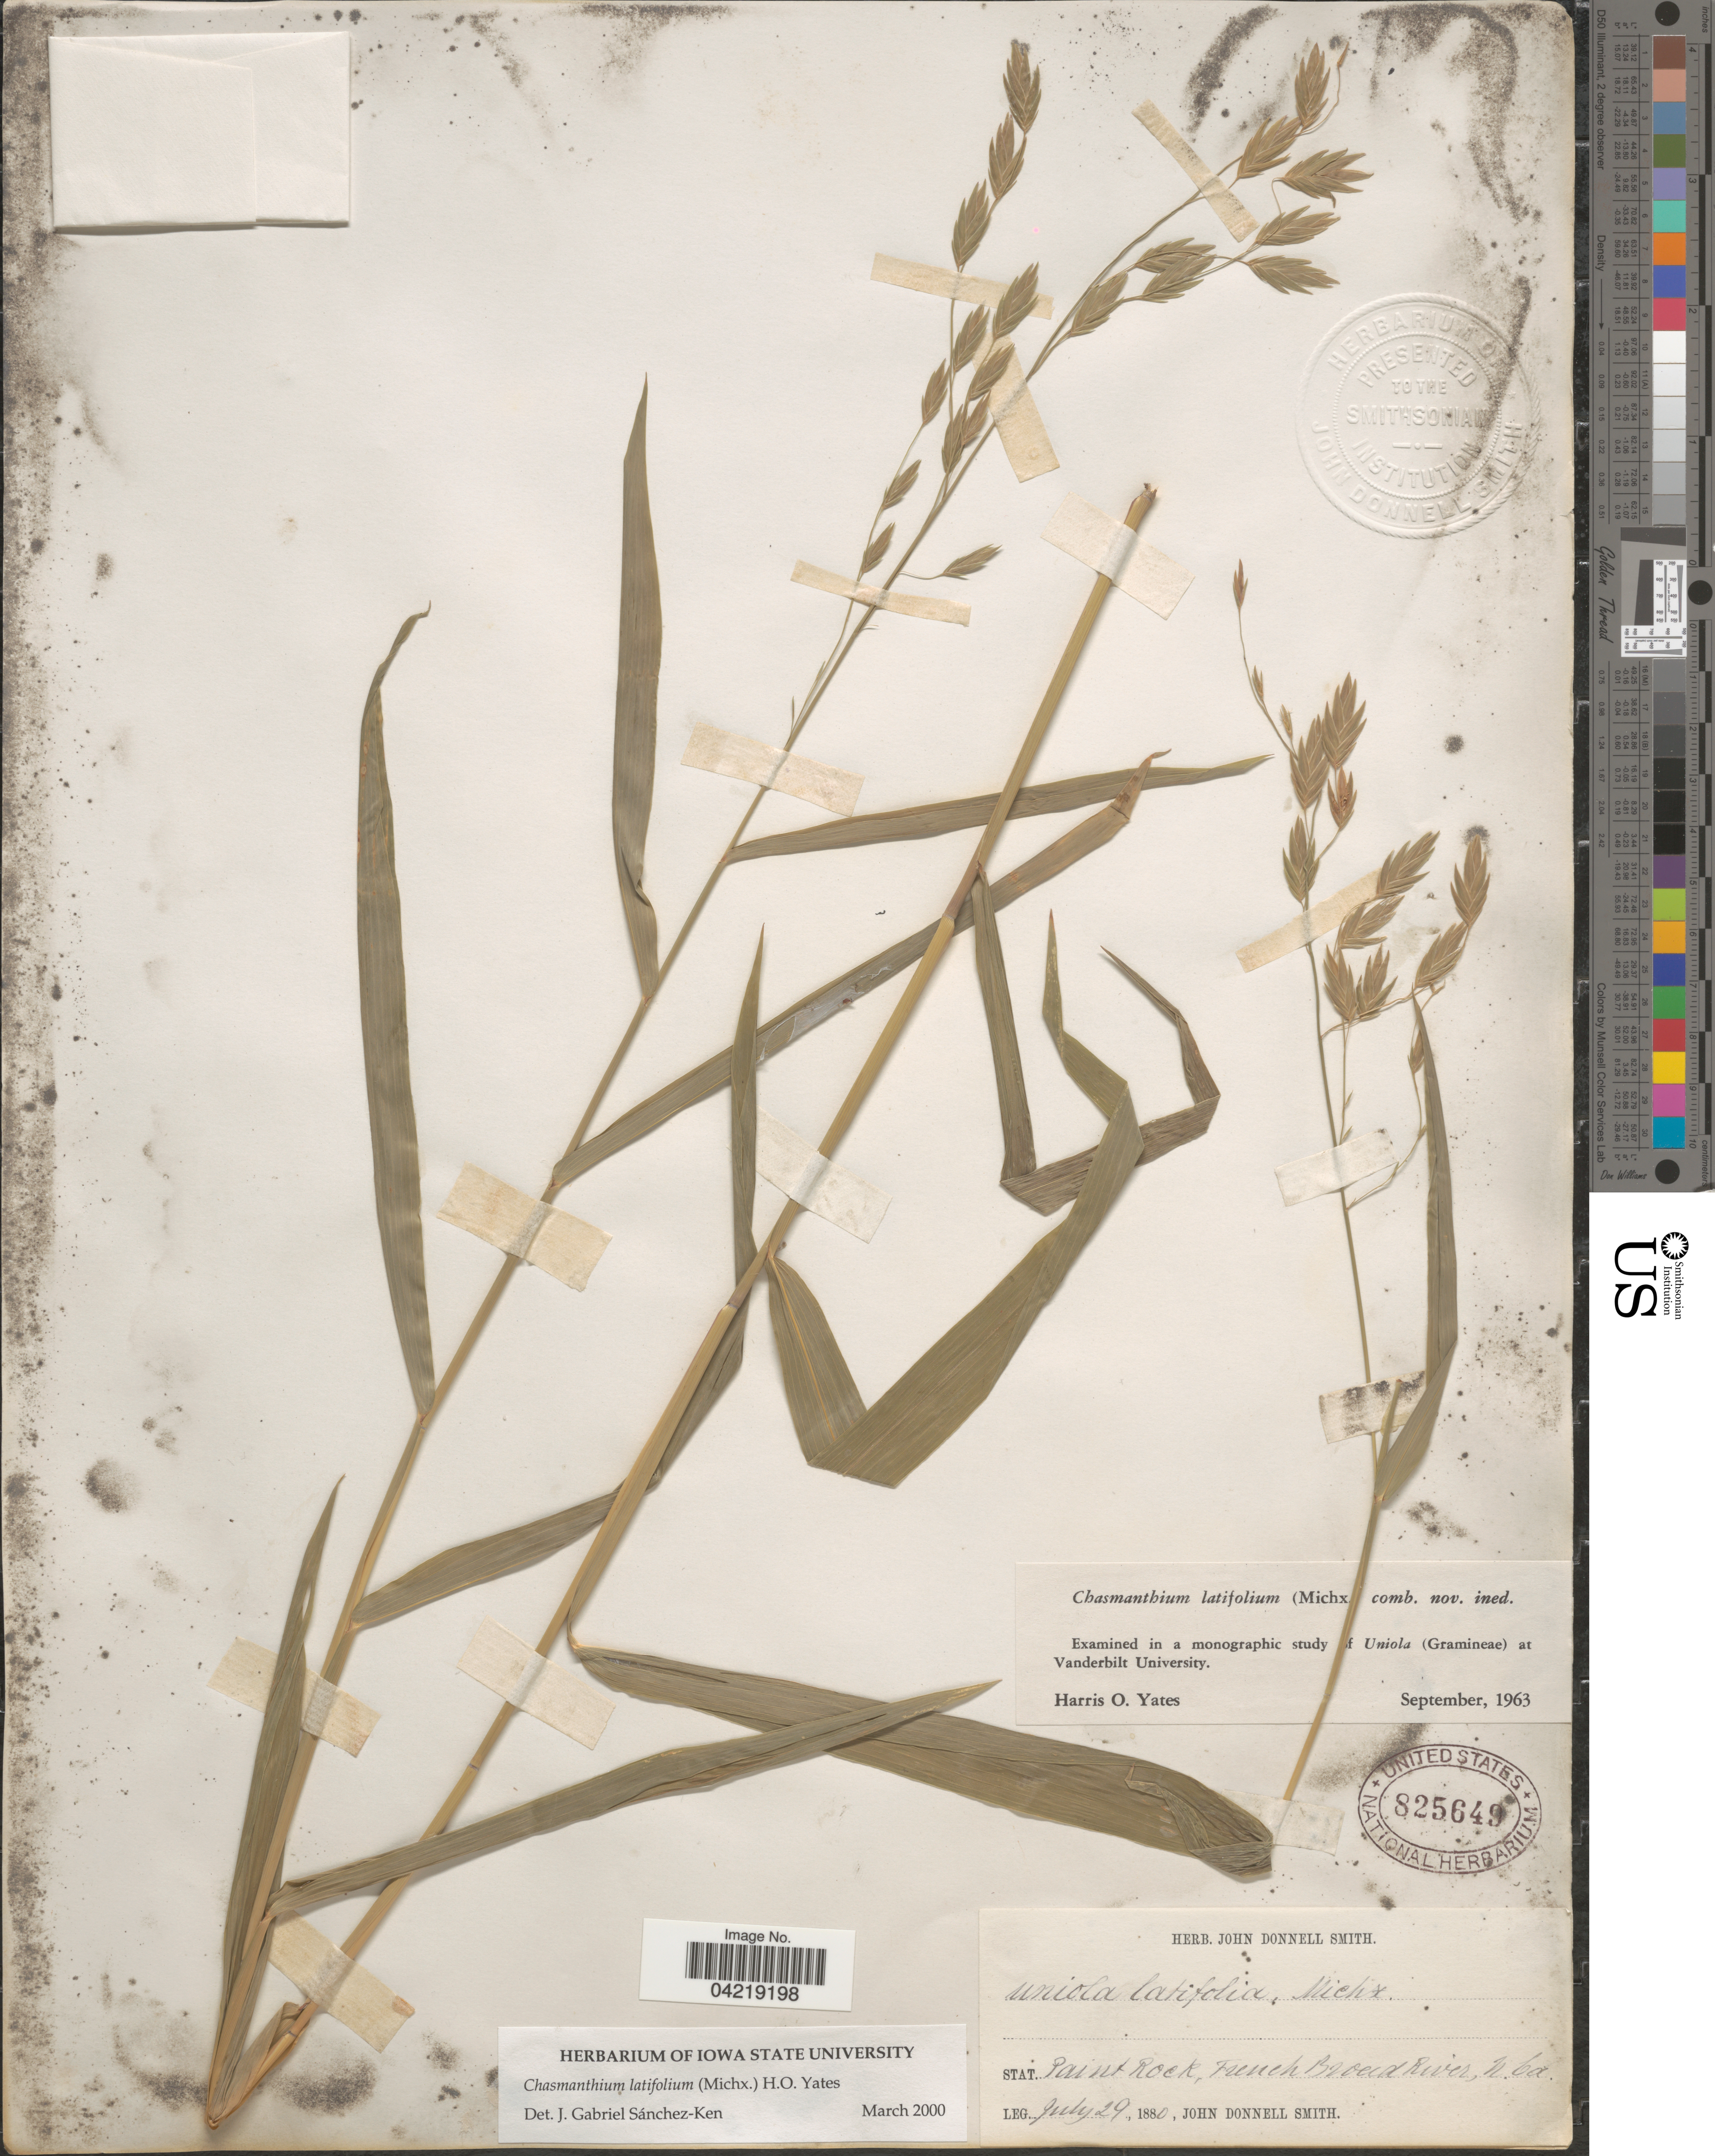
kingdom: Plantae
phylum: Tracheophyta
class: Liliopsida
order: Poales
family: Poaceae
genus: Chasmanthium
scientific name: Chasmanthium latifolium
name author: (Michx.) H.O. Yates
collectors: J. Donnell Smith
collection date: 1880-07-29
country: United States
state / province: North Carolina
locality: Stat. Paint Rock, French Broad River.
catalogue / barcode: US 825649